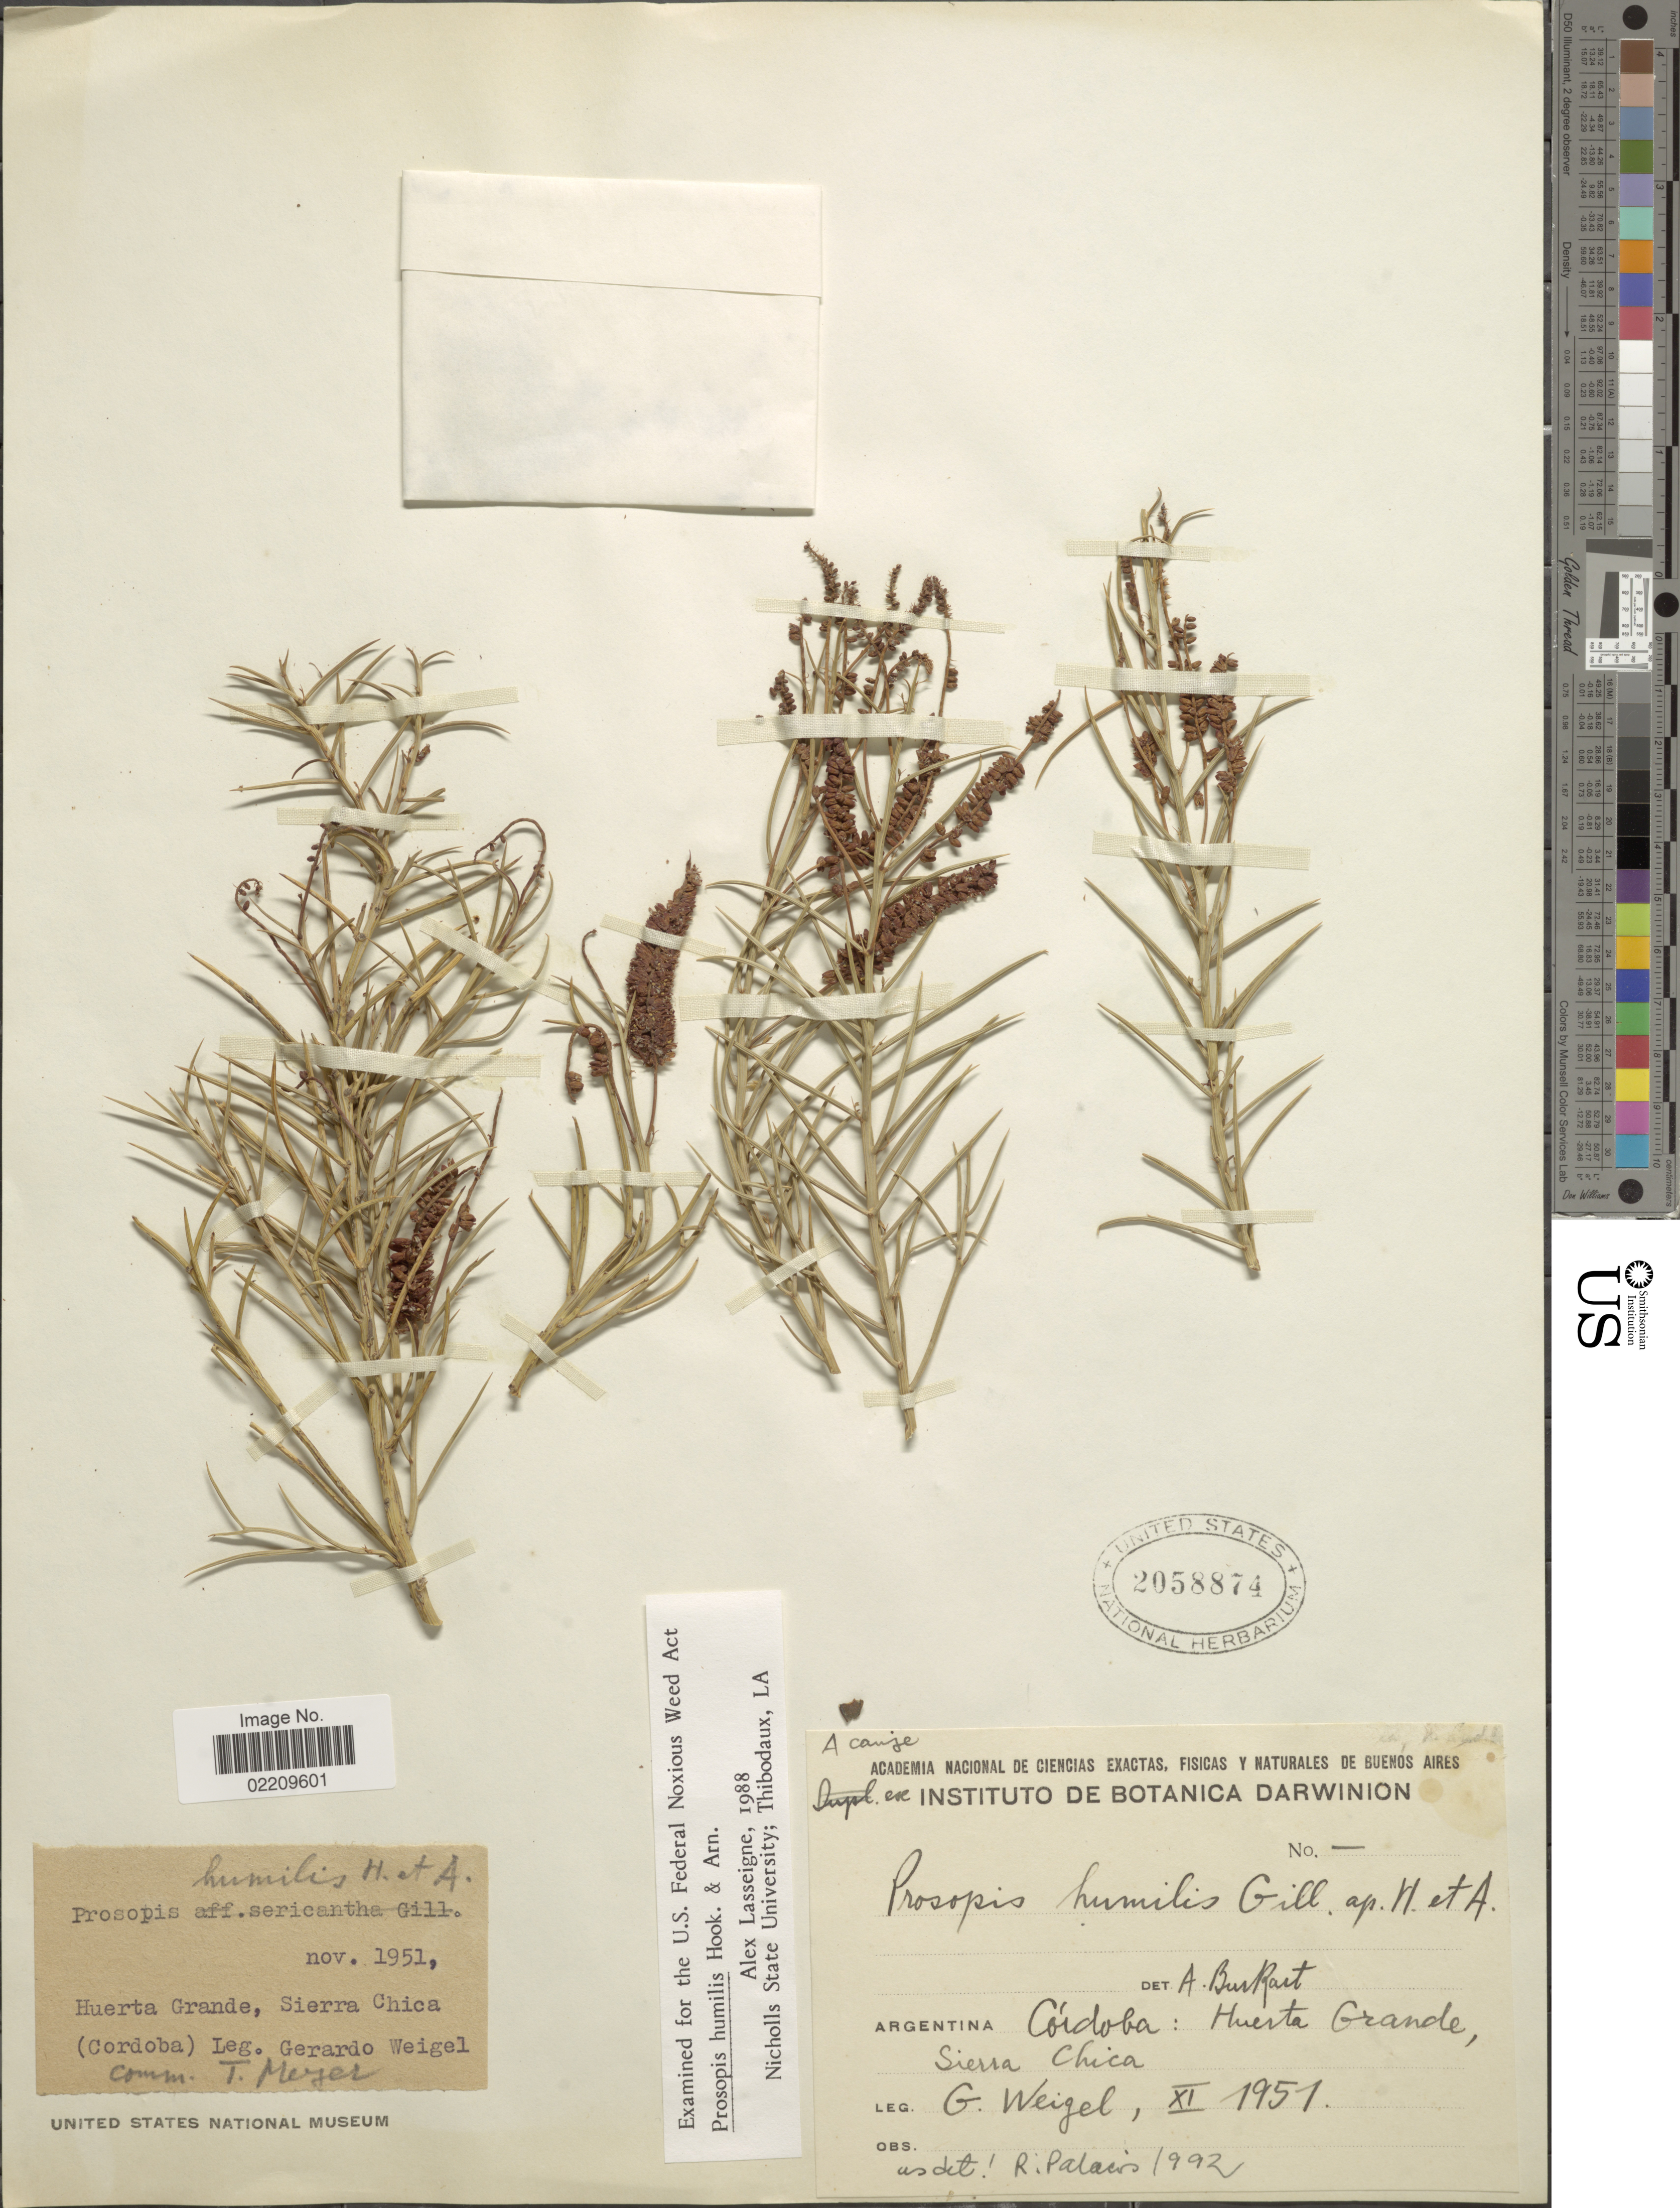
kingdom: Plantae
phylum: Tracheophyta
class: Magnoliopsida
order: Fabales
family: Fabaceae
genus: Neltuma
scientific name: Neltuma humilis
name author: (Gillies ex Hook.) C. E. Hughes & G.P. Lewis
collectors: G. Weigel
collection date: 1951-11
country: Argentina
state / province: Cordoba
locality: Argentina: Cordoba: Huerta Grande, Sierra Chica.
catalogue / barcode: US 2058874